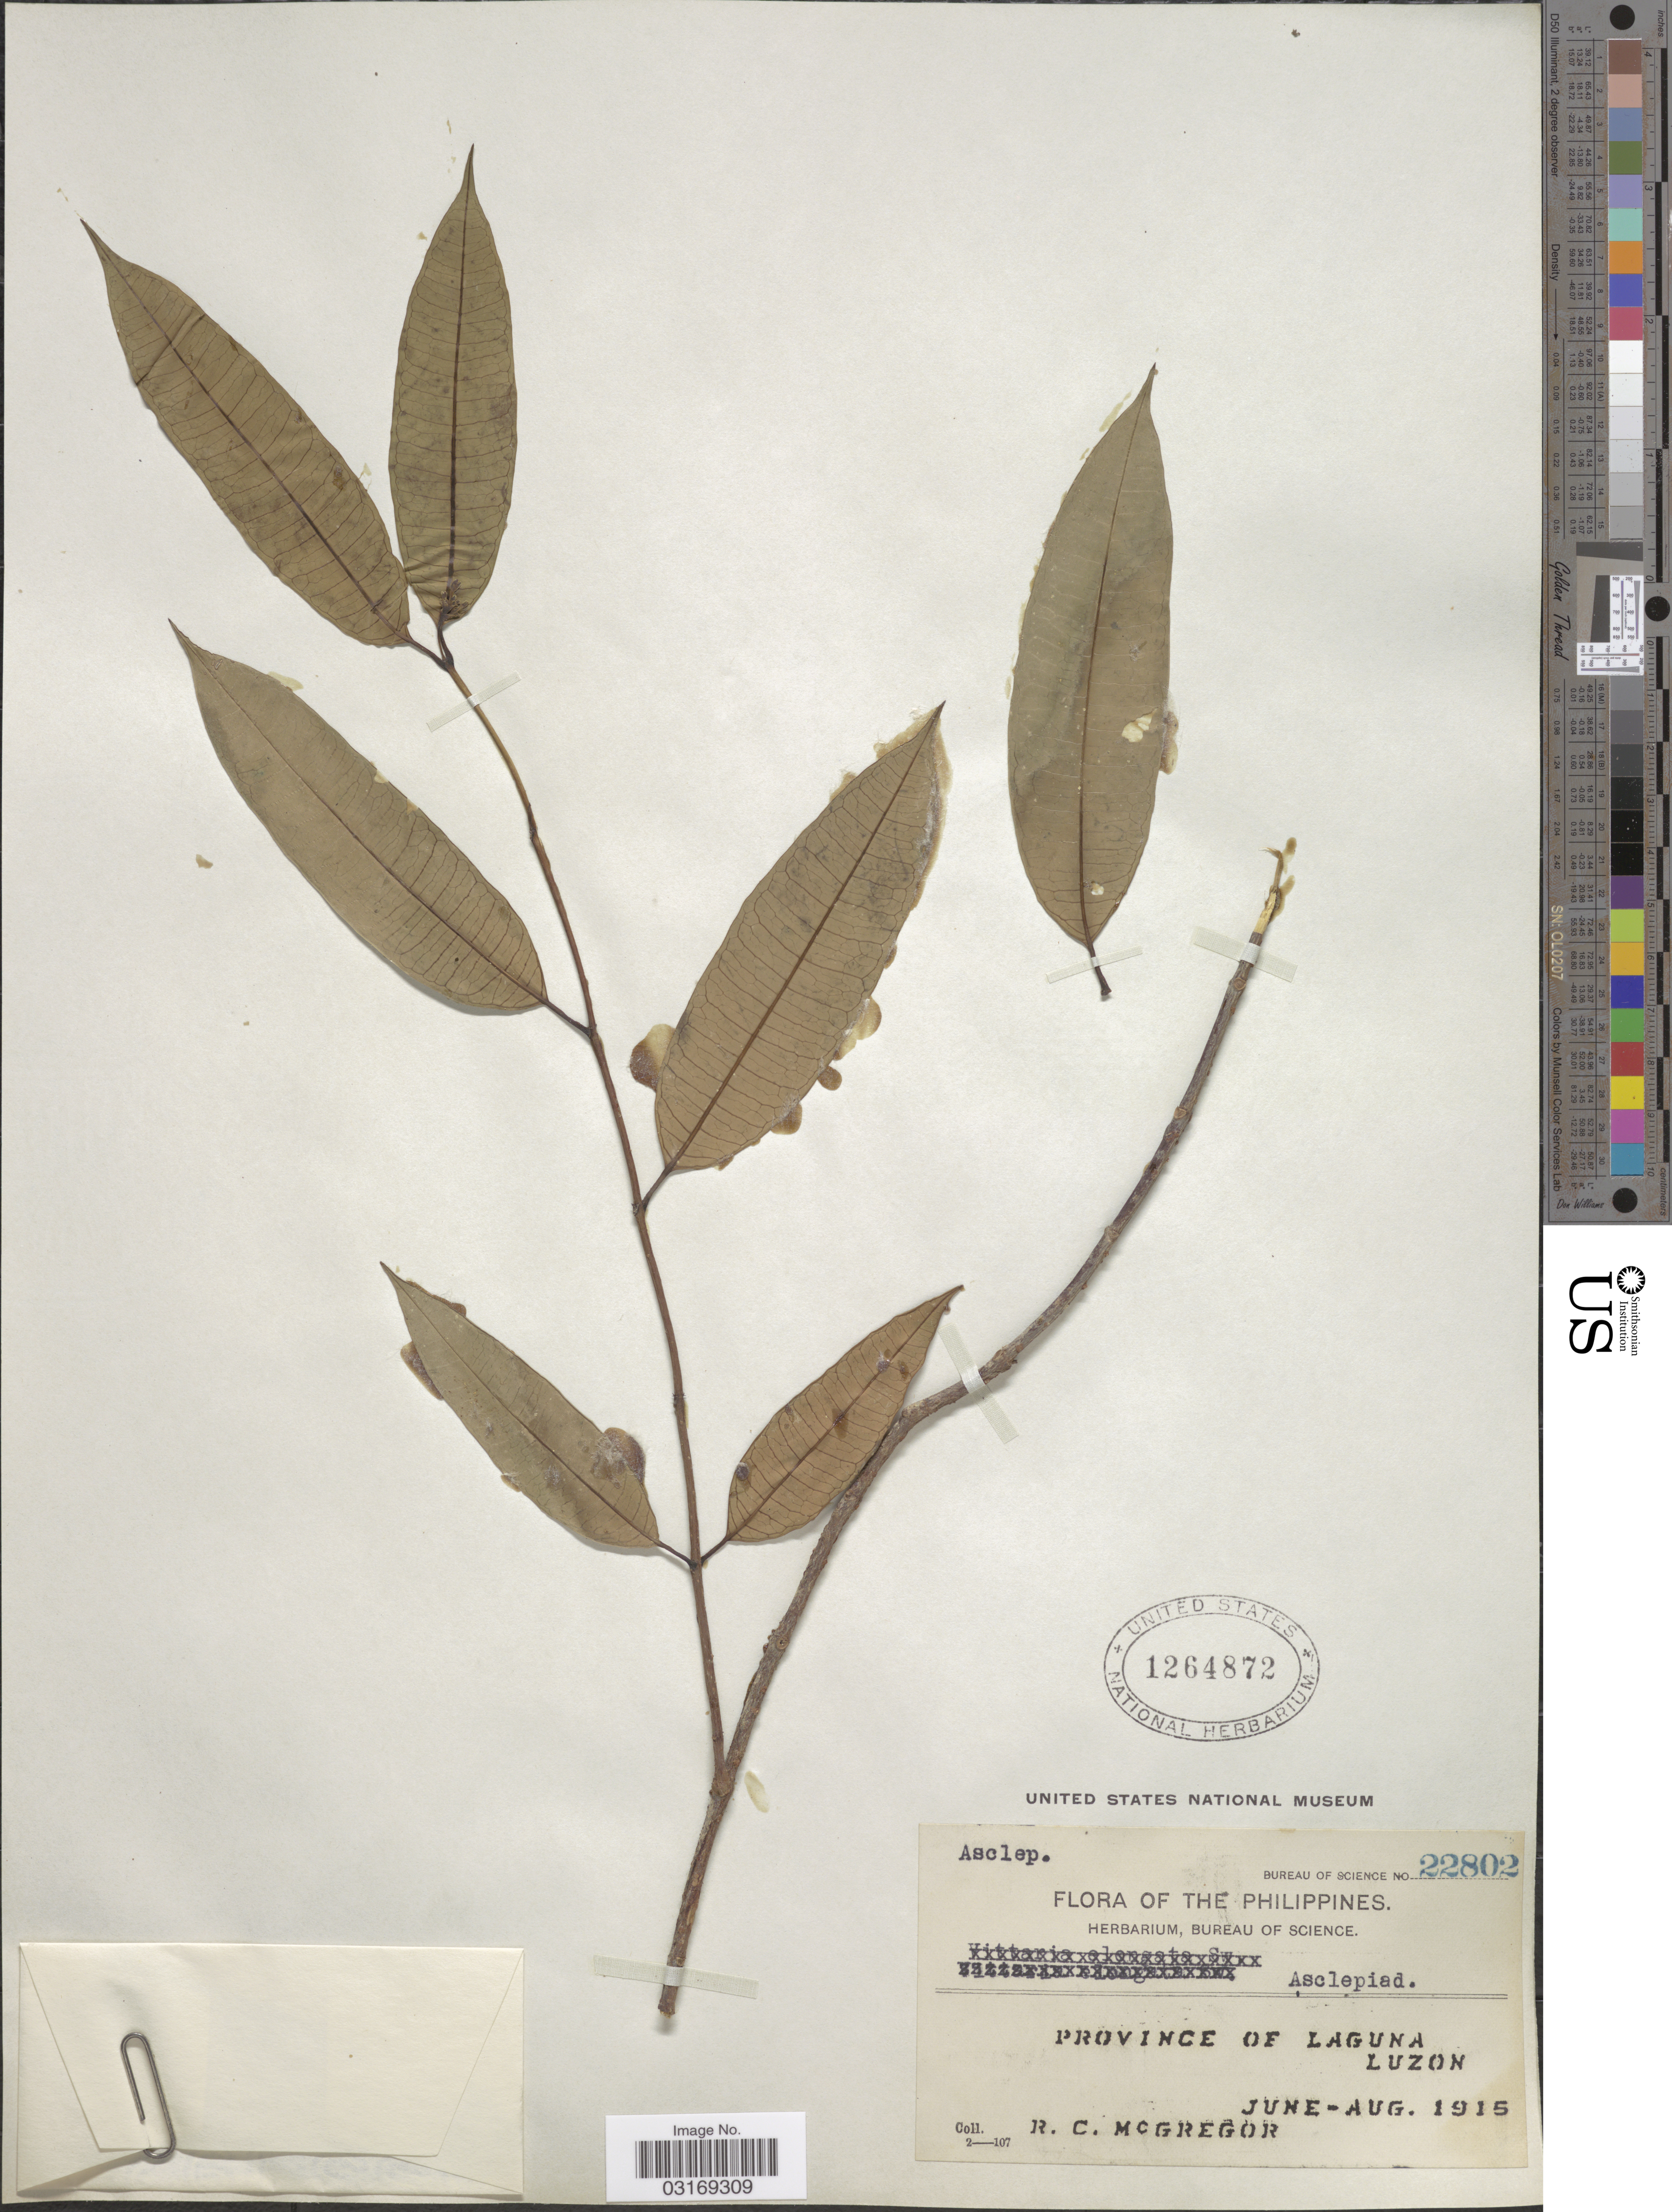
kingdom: Plantae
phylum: Tracheophyta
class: Magnoliopsida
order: Gentianales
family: Apocynaceae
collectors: R. C. McGregor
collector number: Bureau of Science 22802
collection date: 1915-06/1915-08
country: Philippines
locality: Province of Laguna Luzon.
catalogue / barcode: US 1264872